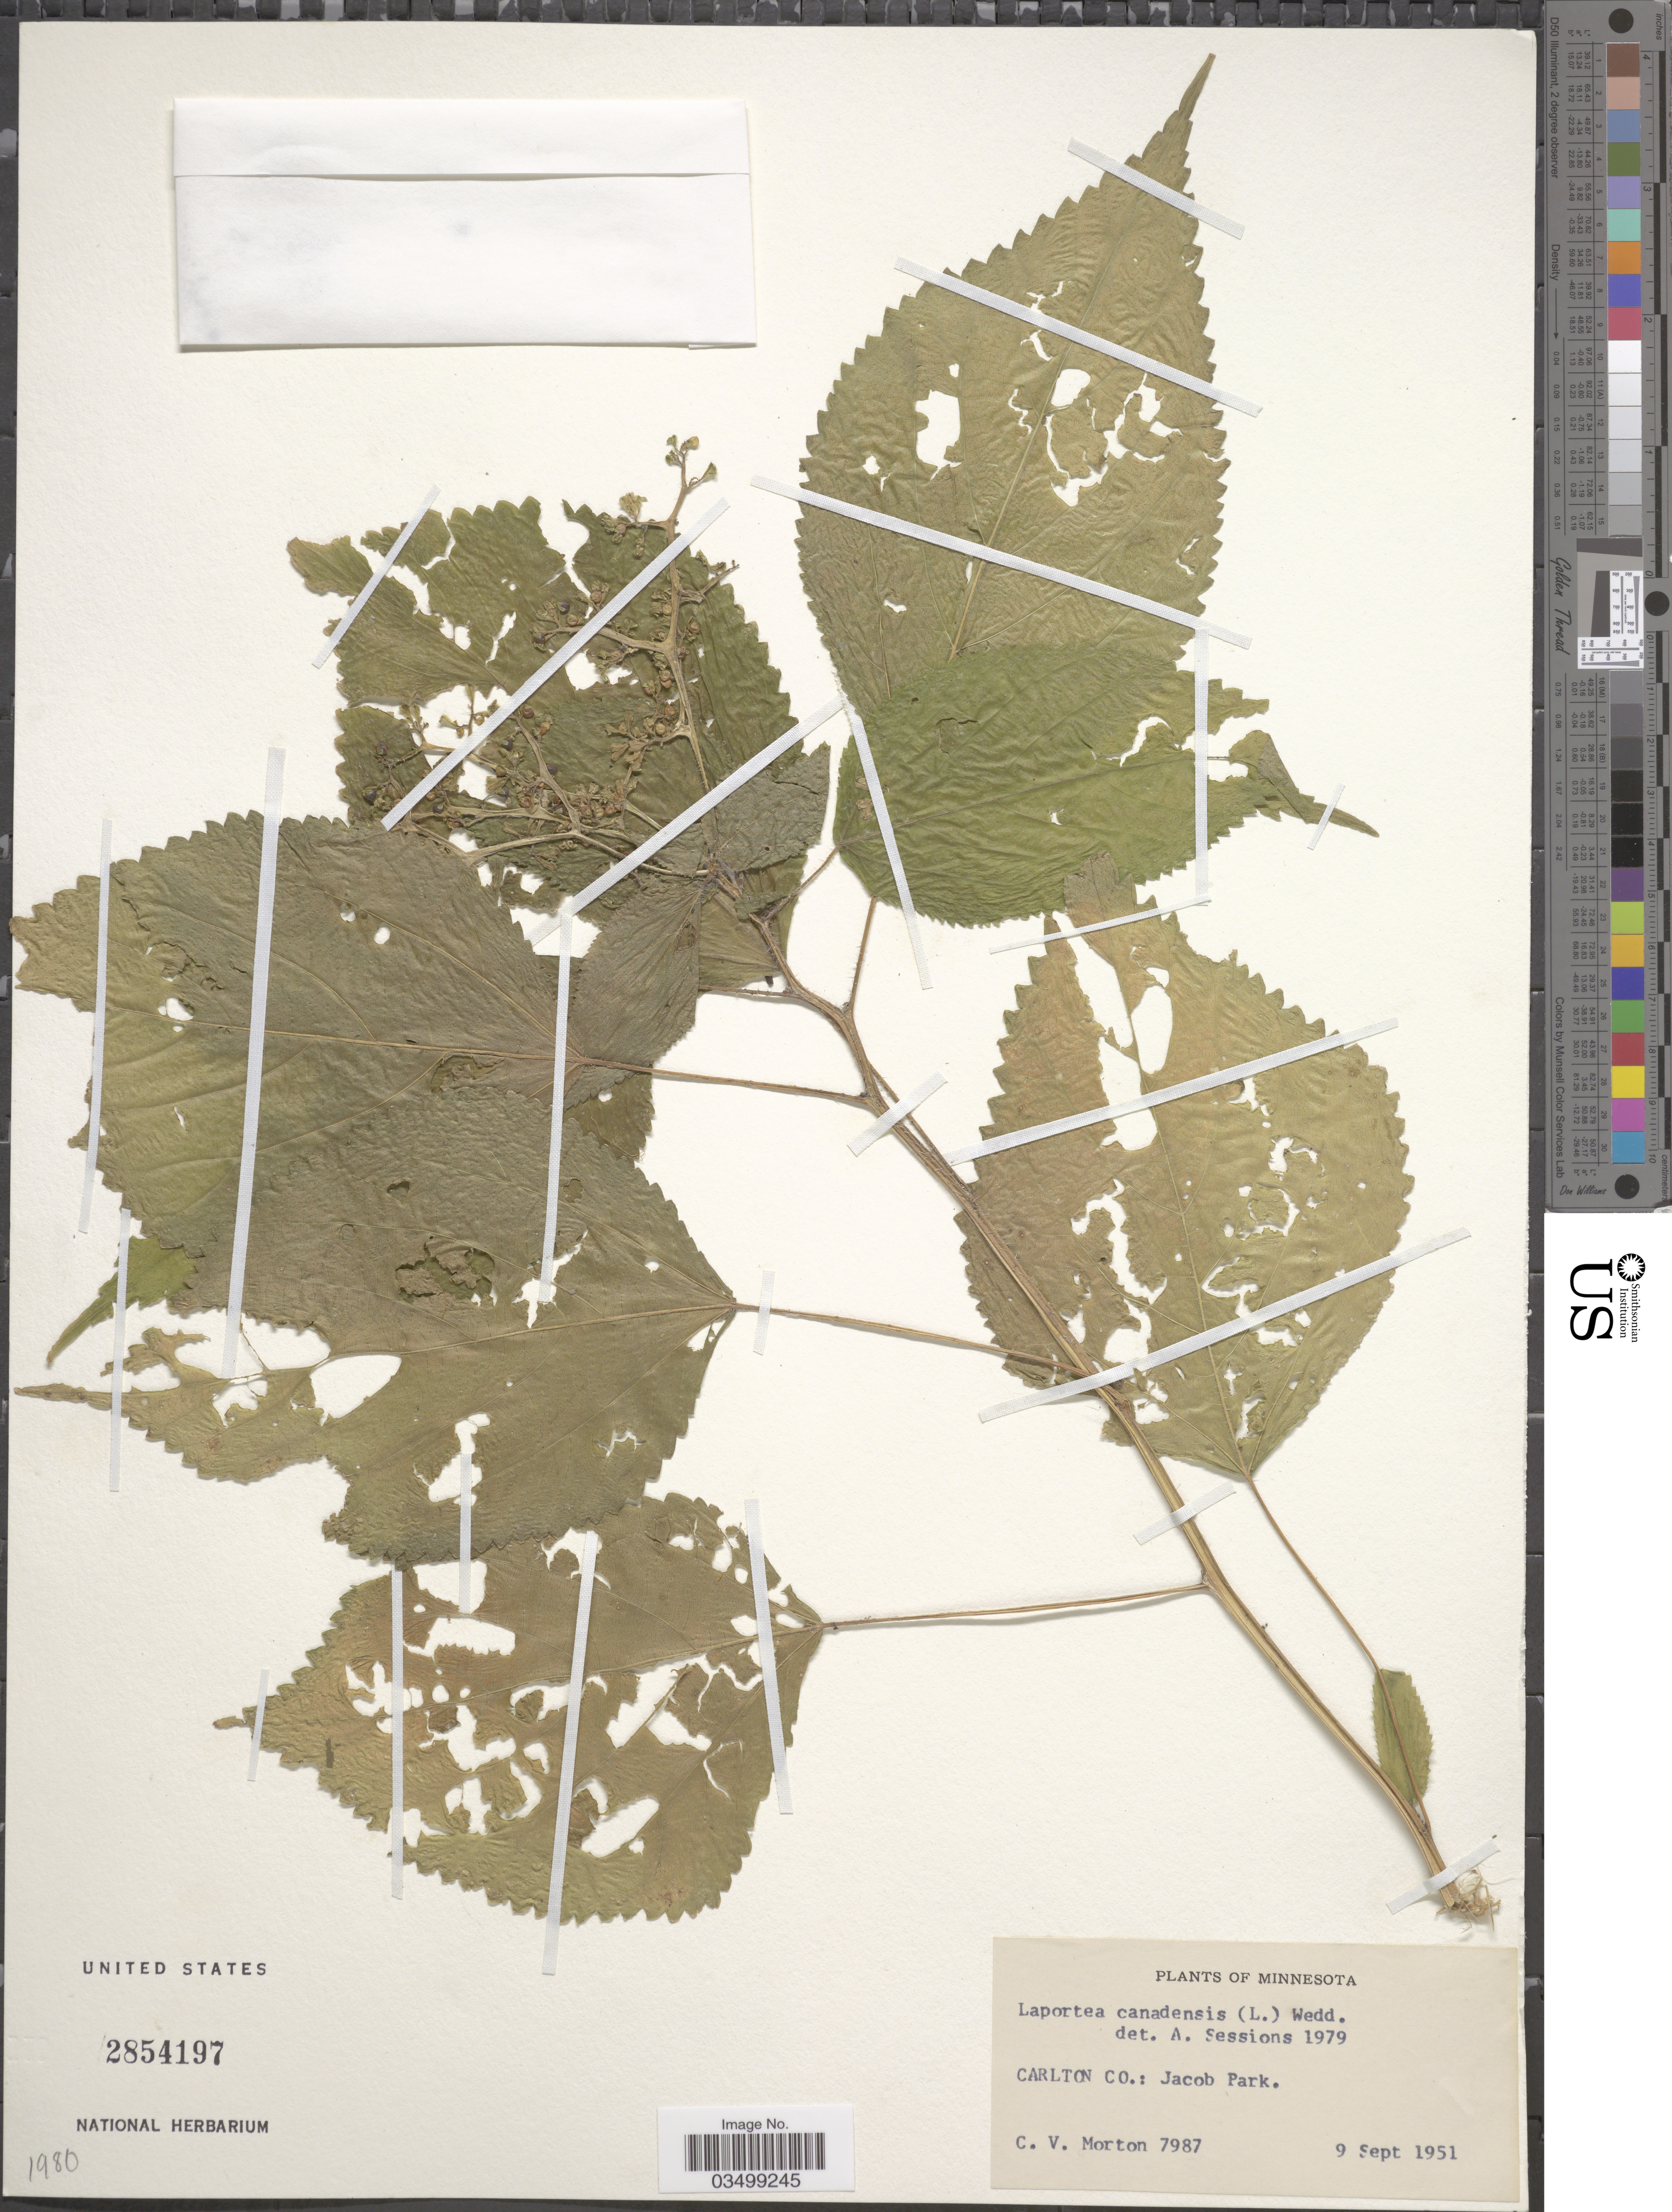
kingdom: Plantae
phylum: Tracheophyta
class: Magnoliopsida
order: Rosales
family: Urticaceae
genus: Laportea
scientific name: Laportea canadensis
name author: (L.) Wedd.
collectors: C. V. Morton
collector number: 7987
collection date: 1951-09-09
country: United States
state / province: Minnesota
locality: Carlton Co.: Jacob Park.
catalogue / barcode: US 2854197